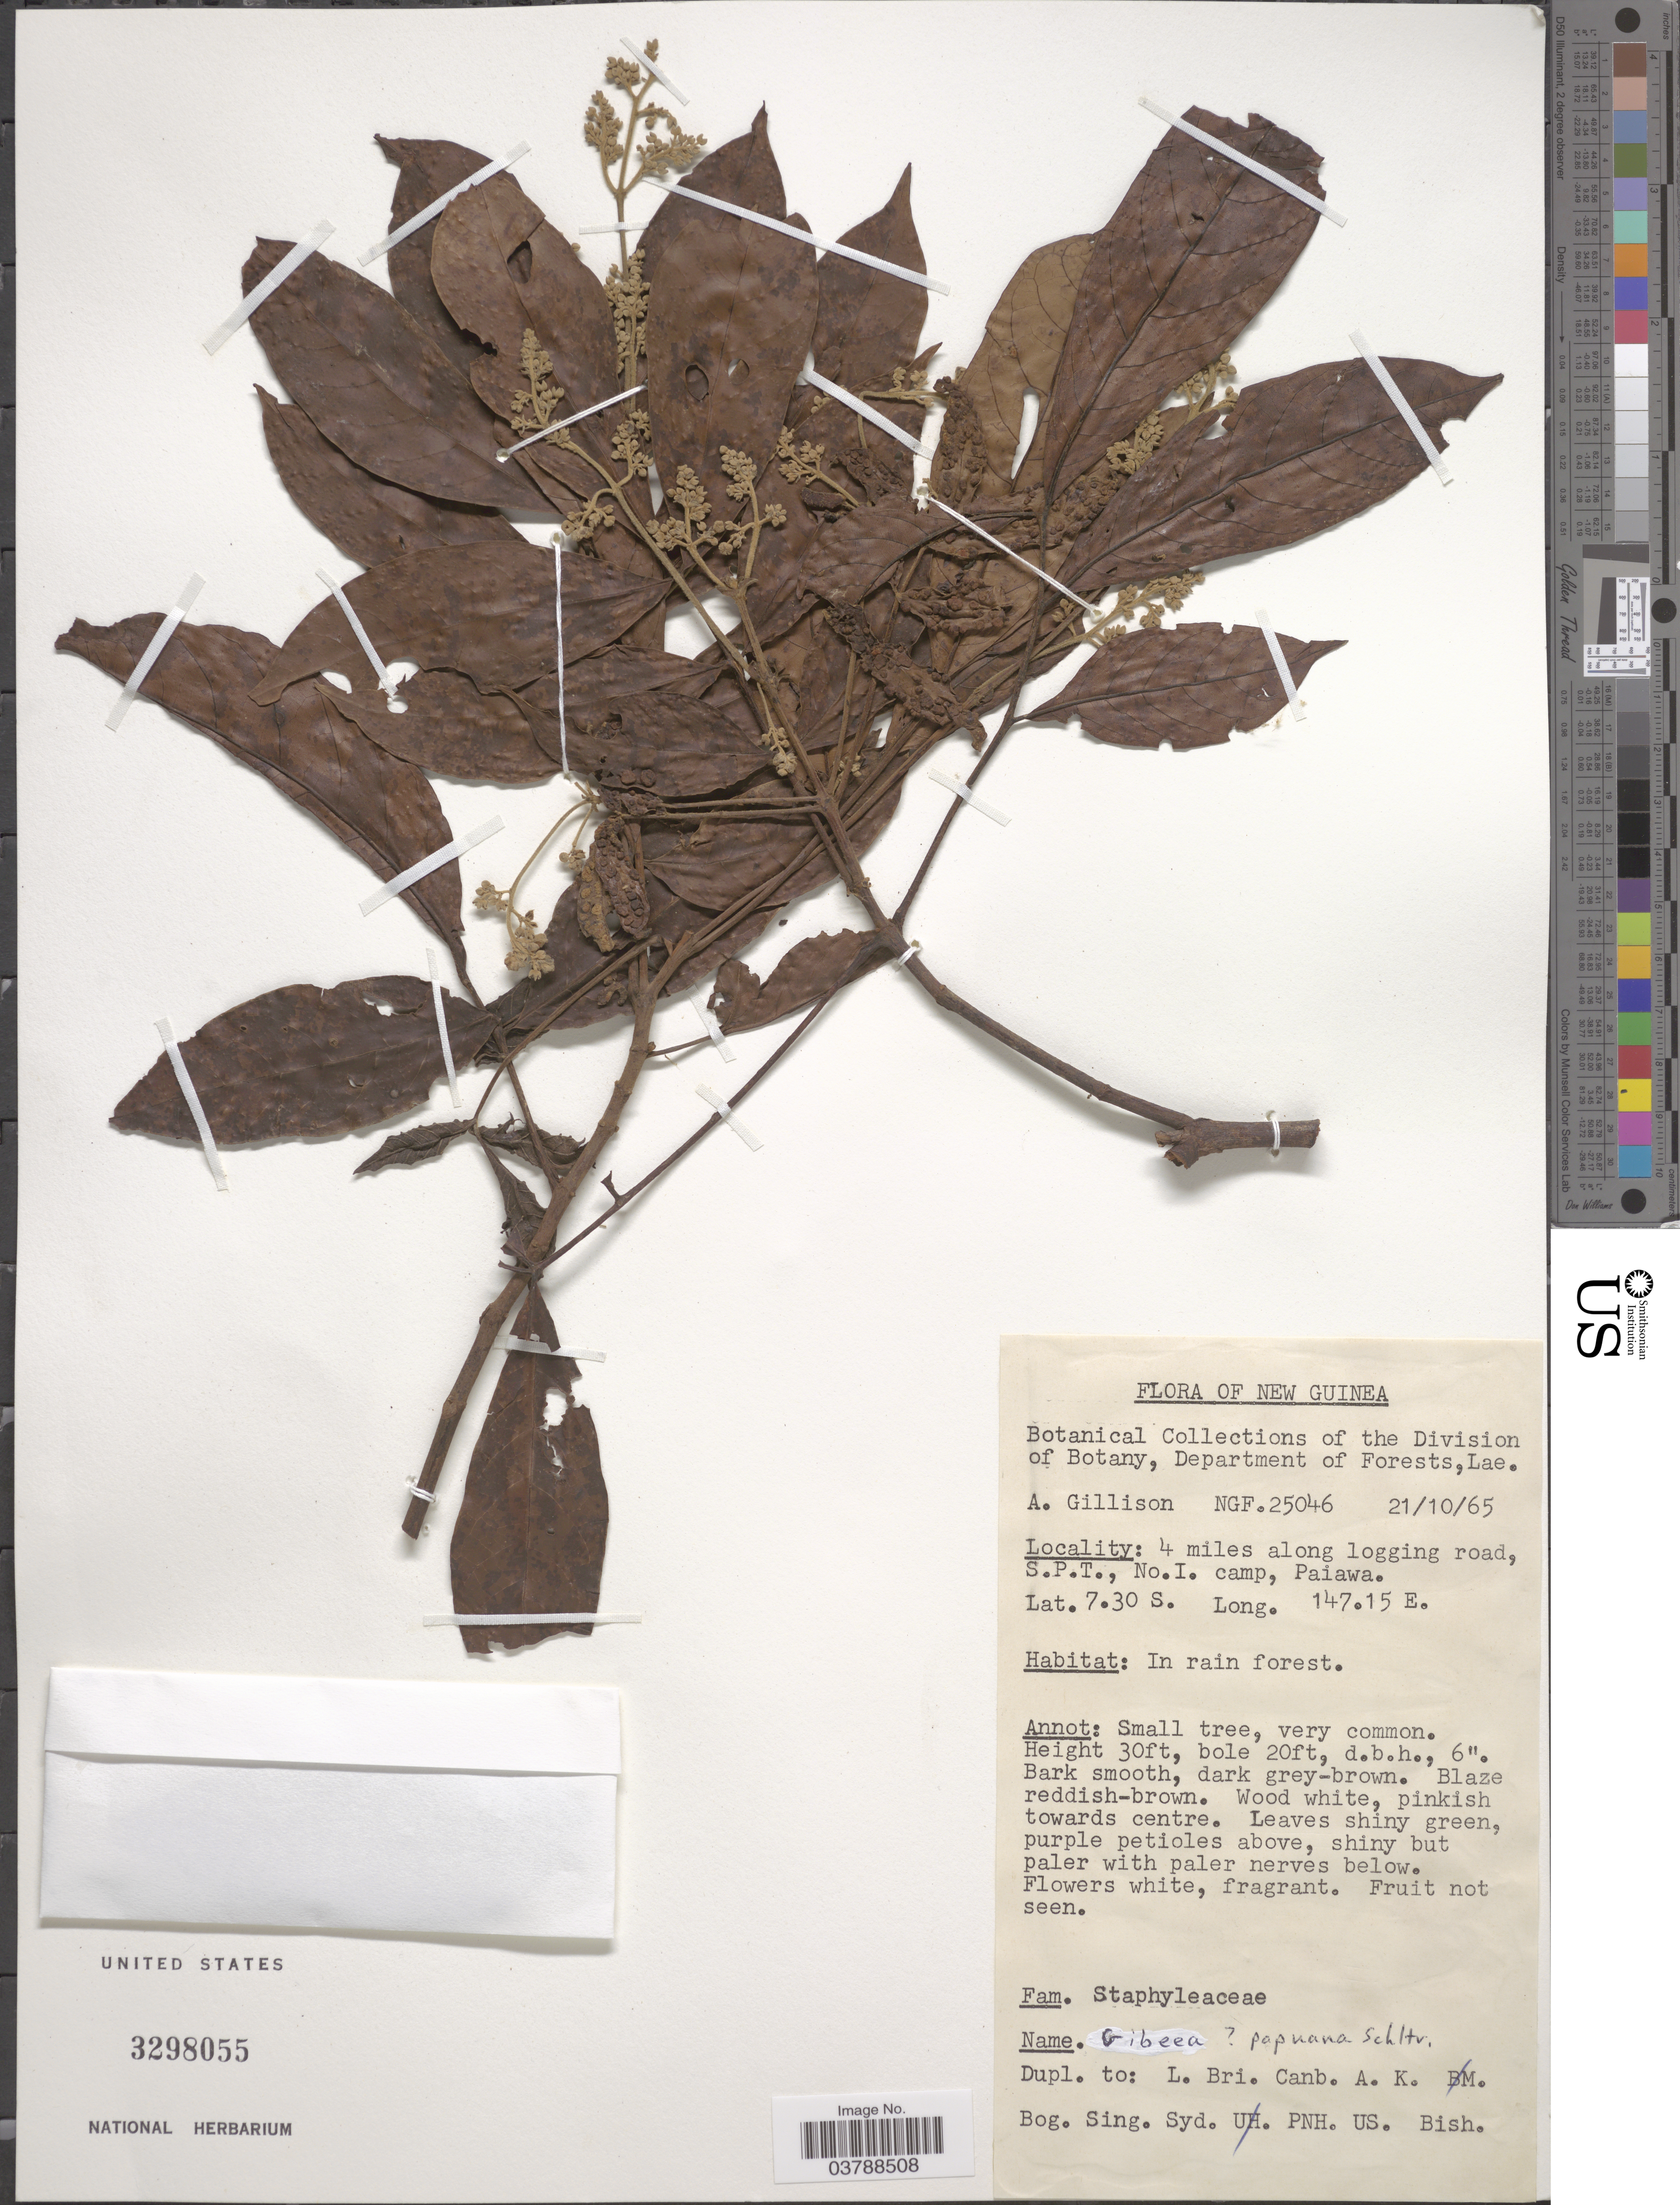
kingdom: Plantae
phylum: Tracheophyta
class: Magnoliopsida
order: Oxalidales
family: Cunoniaceae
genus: Gillbeea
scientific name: Gillbeea papuana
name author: Schltr.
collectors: A. Gillison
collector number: NGF25046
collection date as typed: Transcribed d/m/y: 21/10/65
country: Papua New Guinea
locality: New Guinea. 4 miles along logging road, S.P.T., No I. camp, Paiawa.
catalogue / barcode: US 2398055